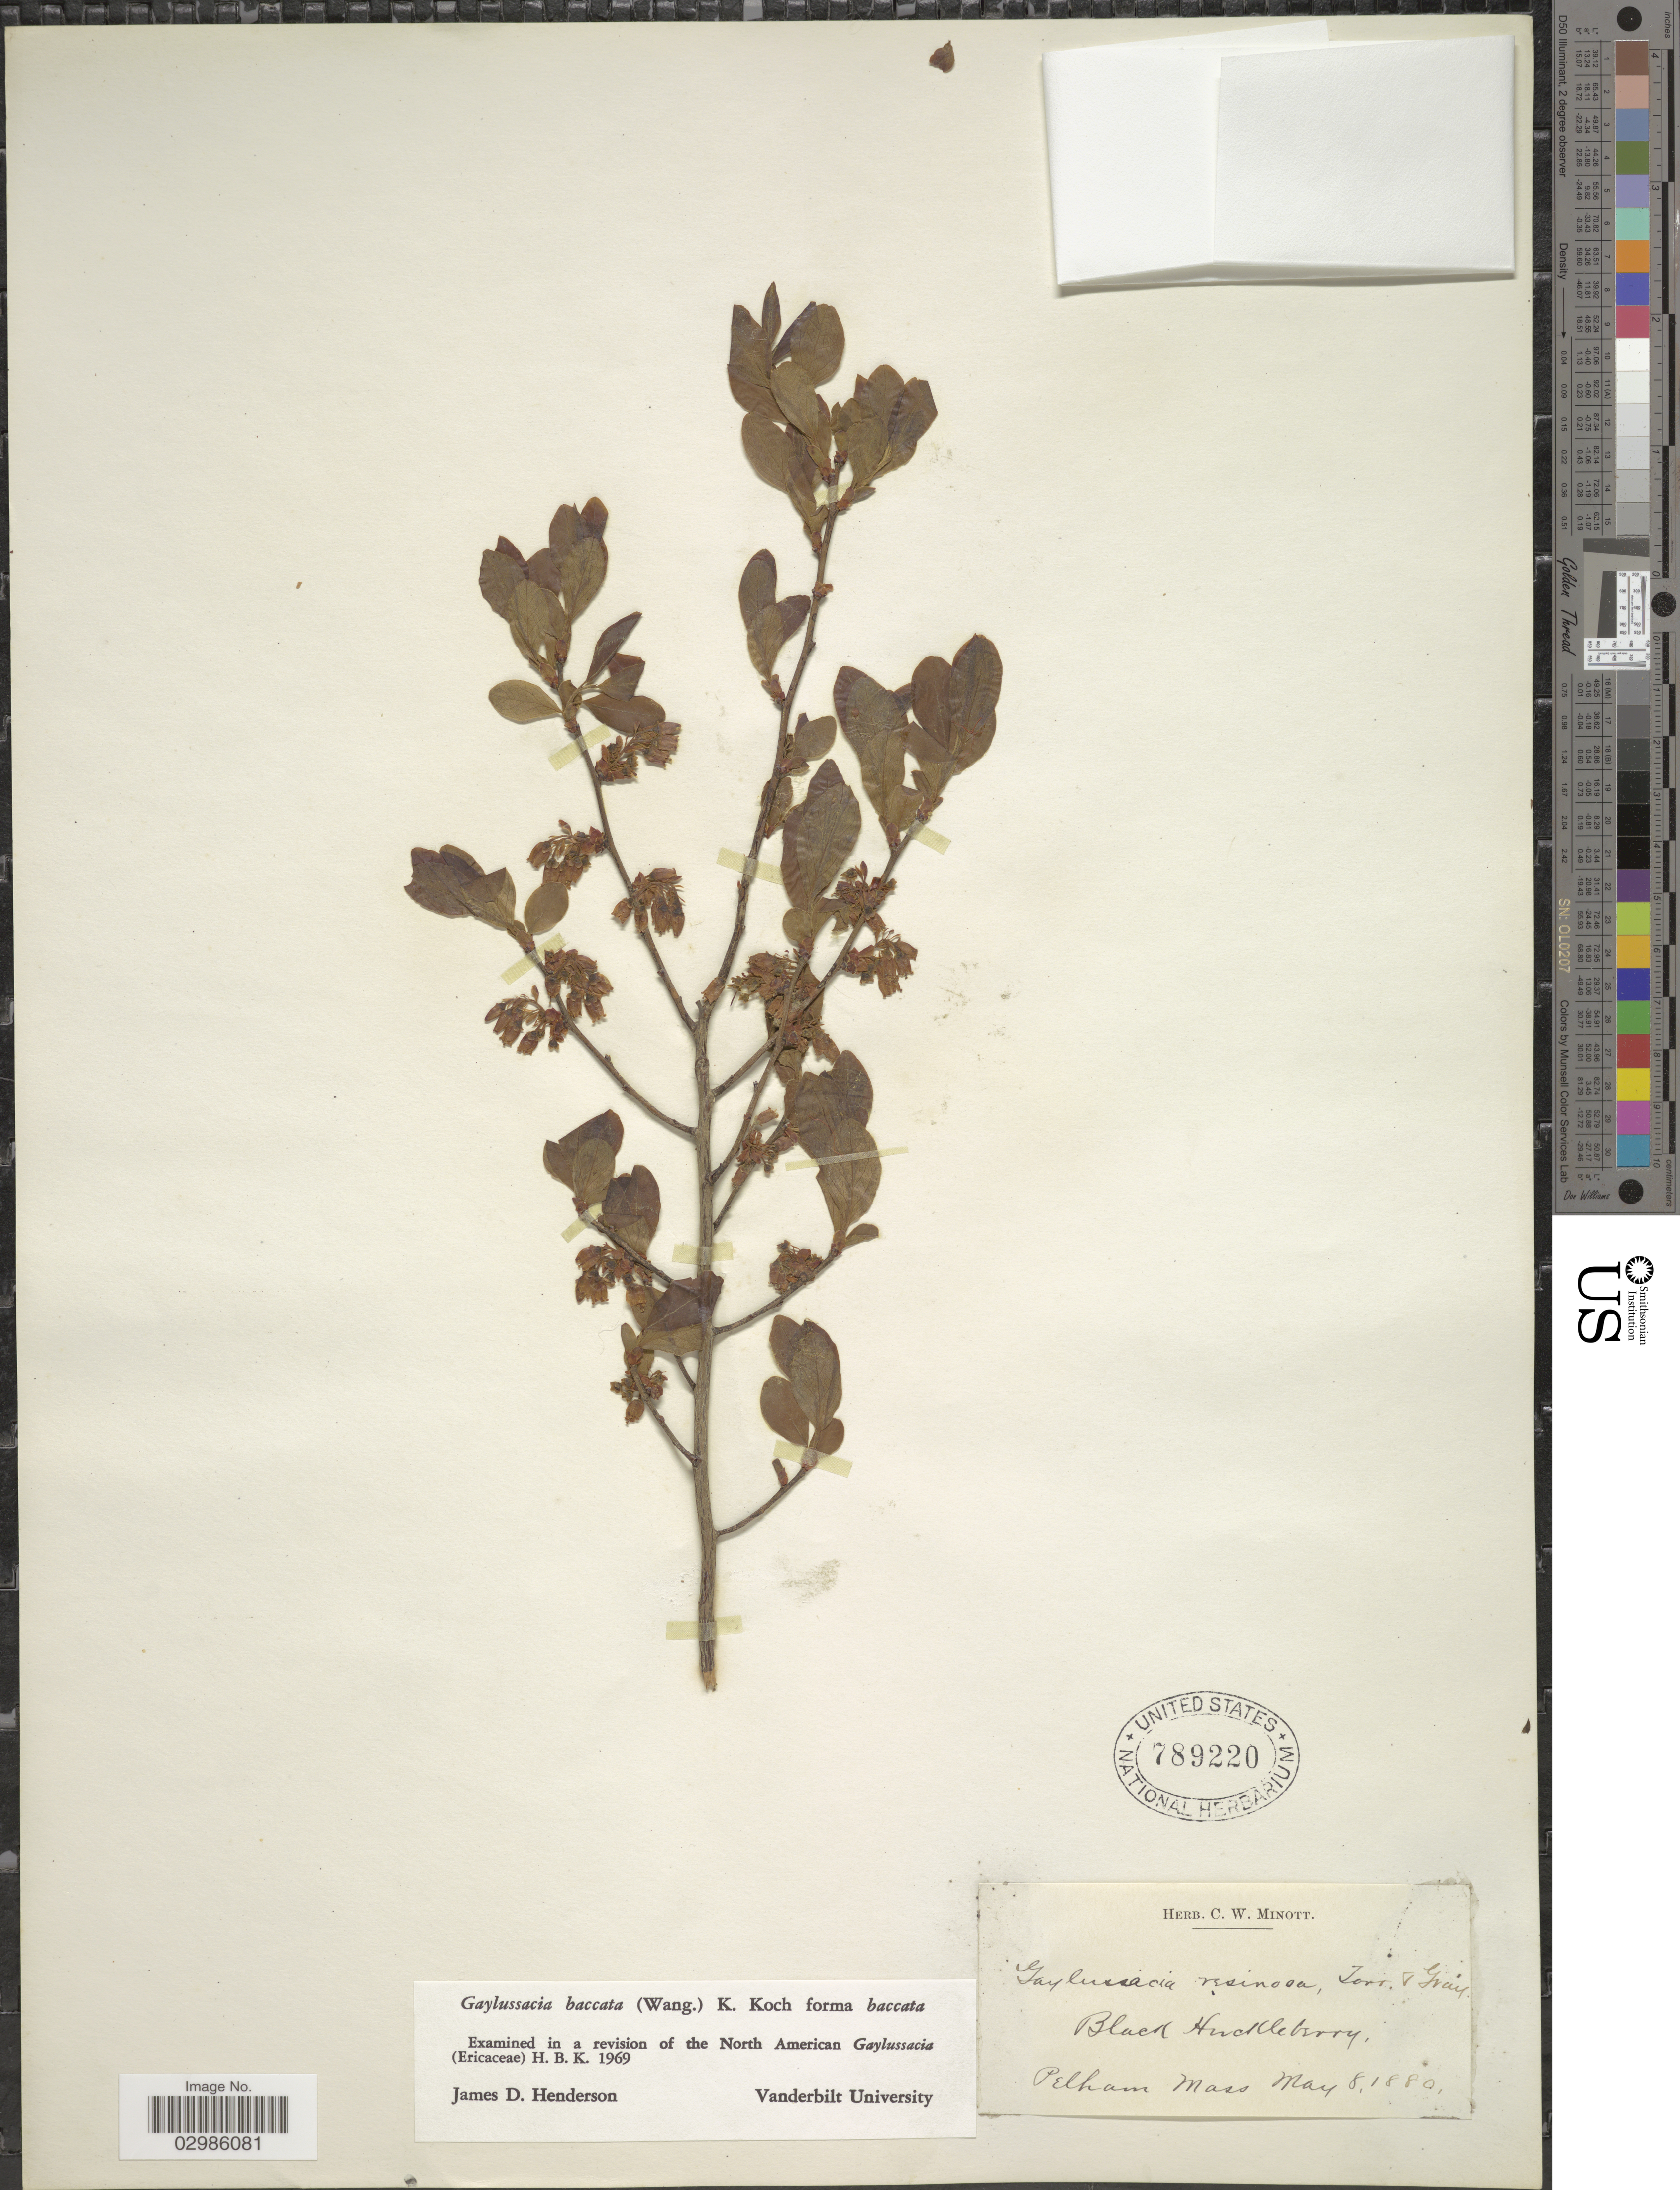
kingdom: Plantae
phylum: Tracheophyta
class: Magnoliopsida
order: Ericales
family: Ericaceae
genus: Gaylussacia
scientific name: Gaylussacia baccata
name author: (Wangenh.) K. Koch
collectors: ex herb. C. W. Minott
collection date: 1880-05-08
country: United States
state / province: Massachusetts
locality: Black Huckleberry, Pelham.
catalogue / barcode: US 789220